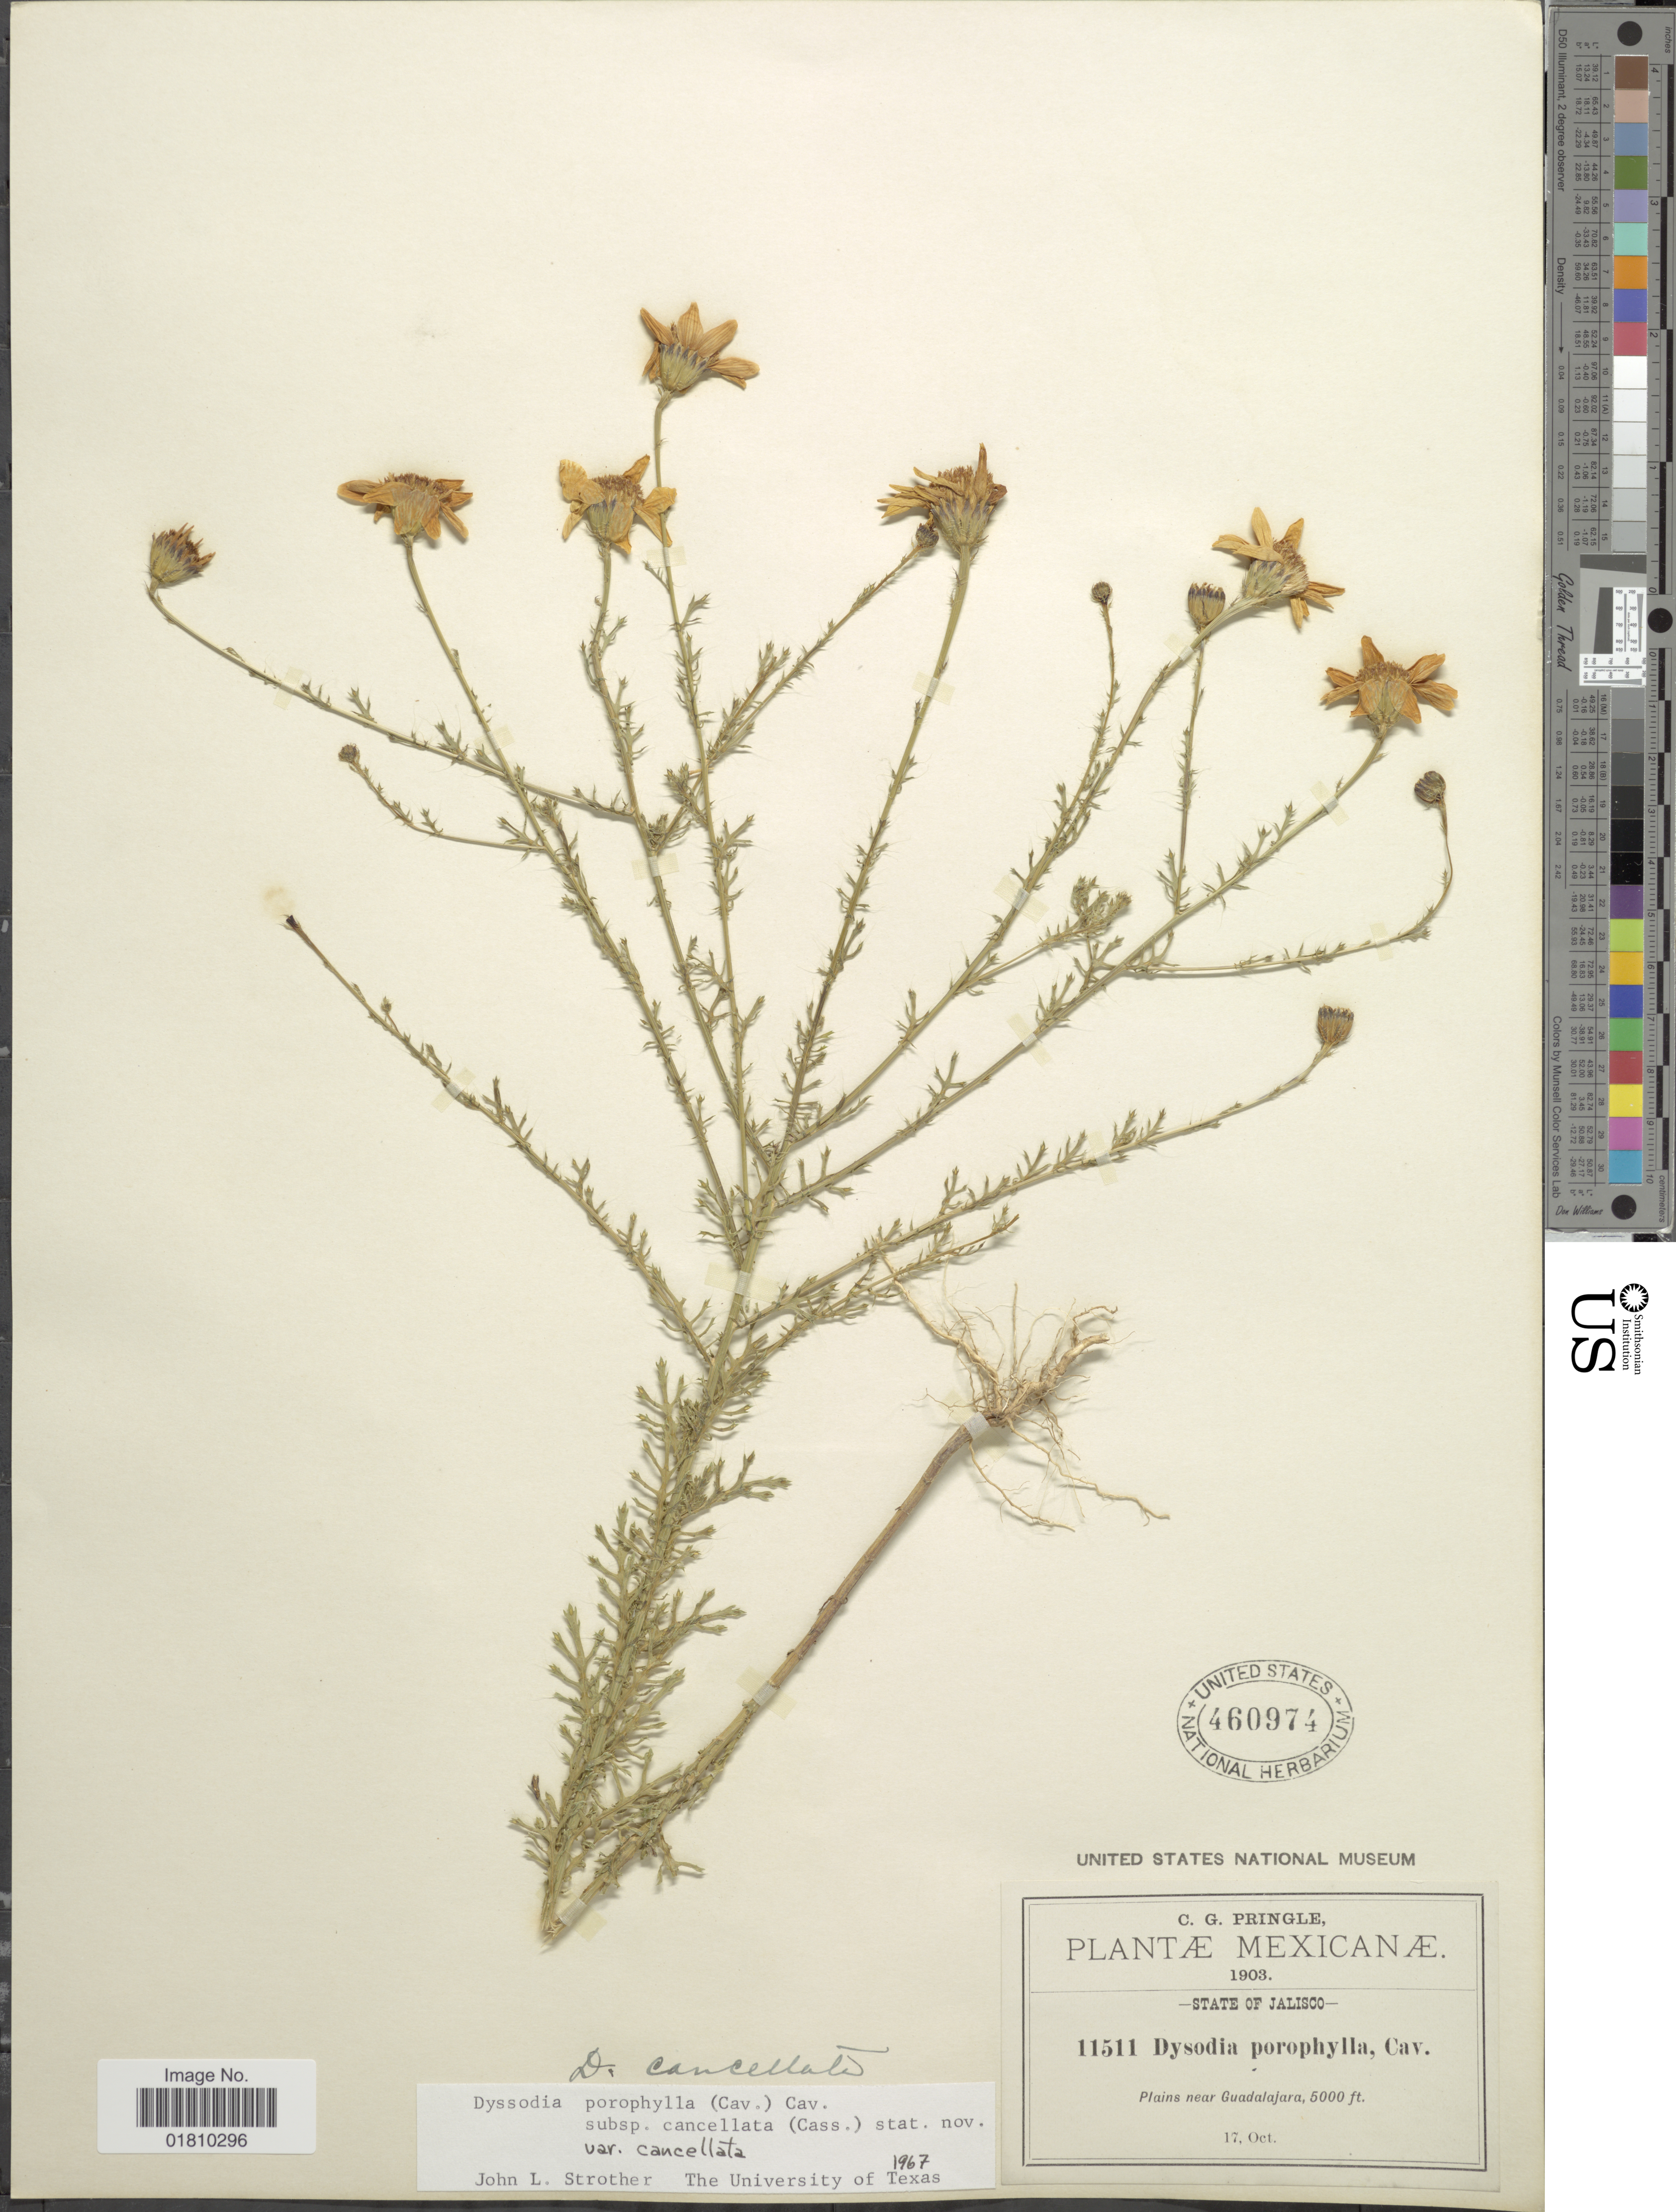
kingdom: Plantae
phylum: Tracheophyta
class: Magnoliopsida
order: Asterales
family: Asteraceae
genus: Adenophyllum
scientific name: Adenophyllum porophyllum var. cancellatum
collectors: C. G. Pringle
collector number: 11511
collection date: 1903-10-17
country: Mexico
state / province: Jalisco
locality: Plains near Guadaljara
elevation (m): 1524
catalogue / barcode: US 460974